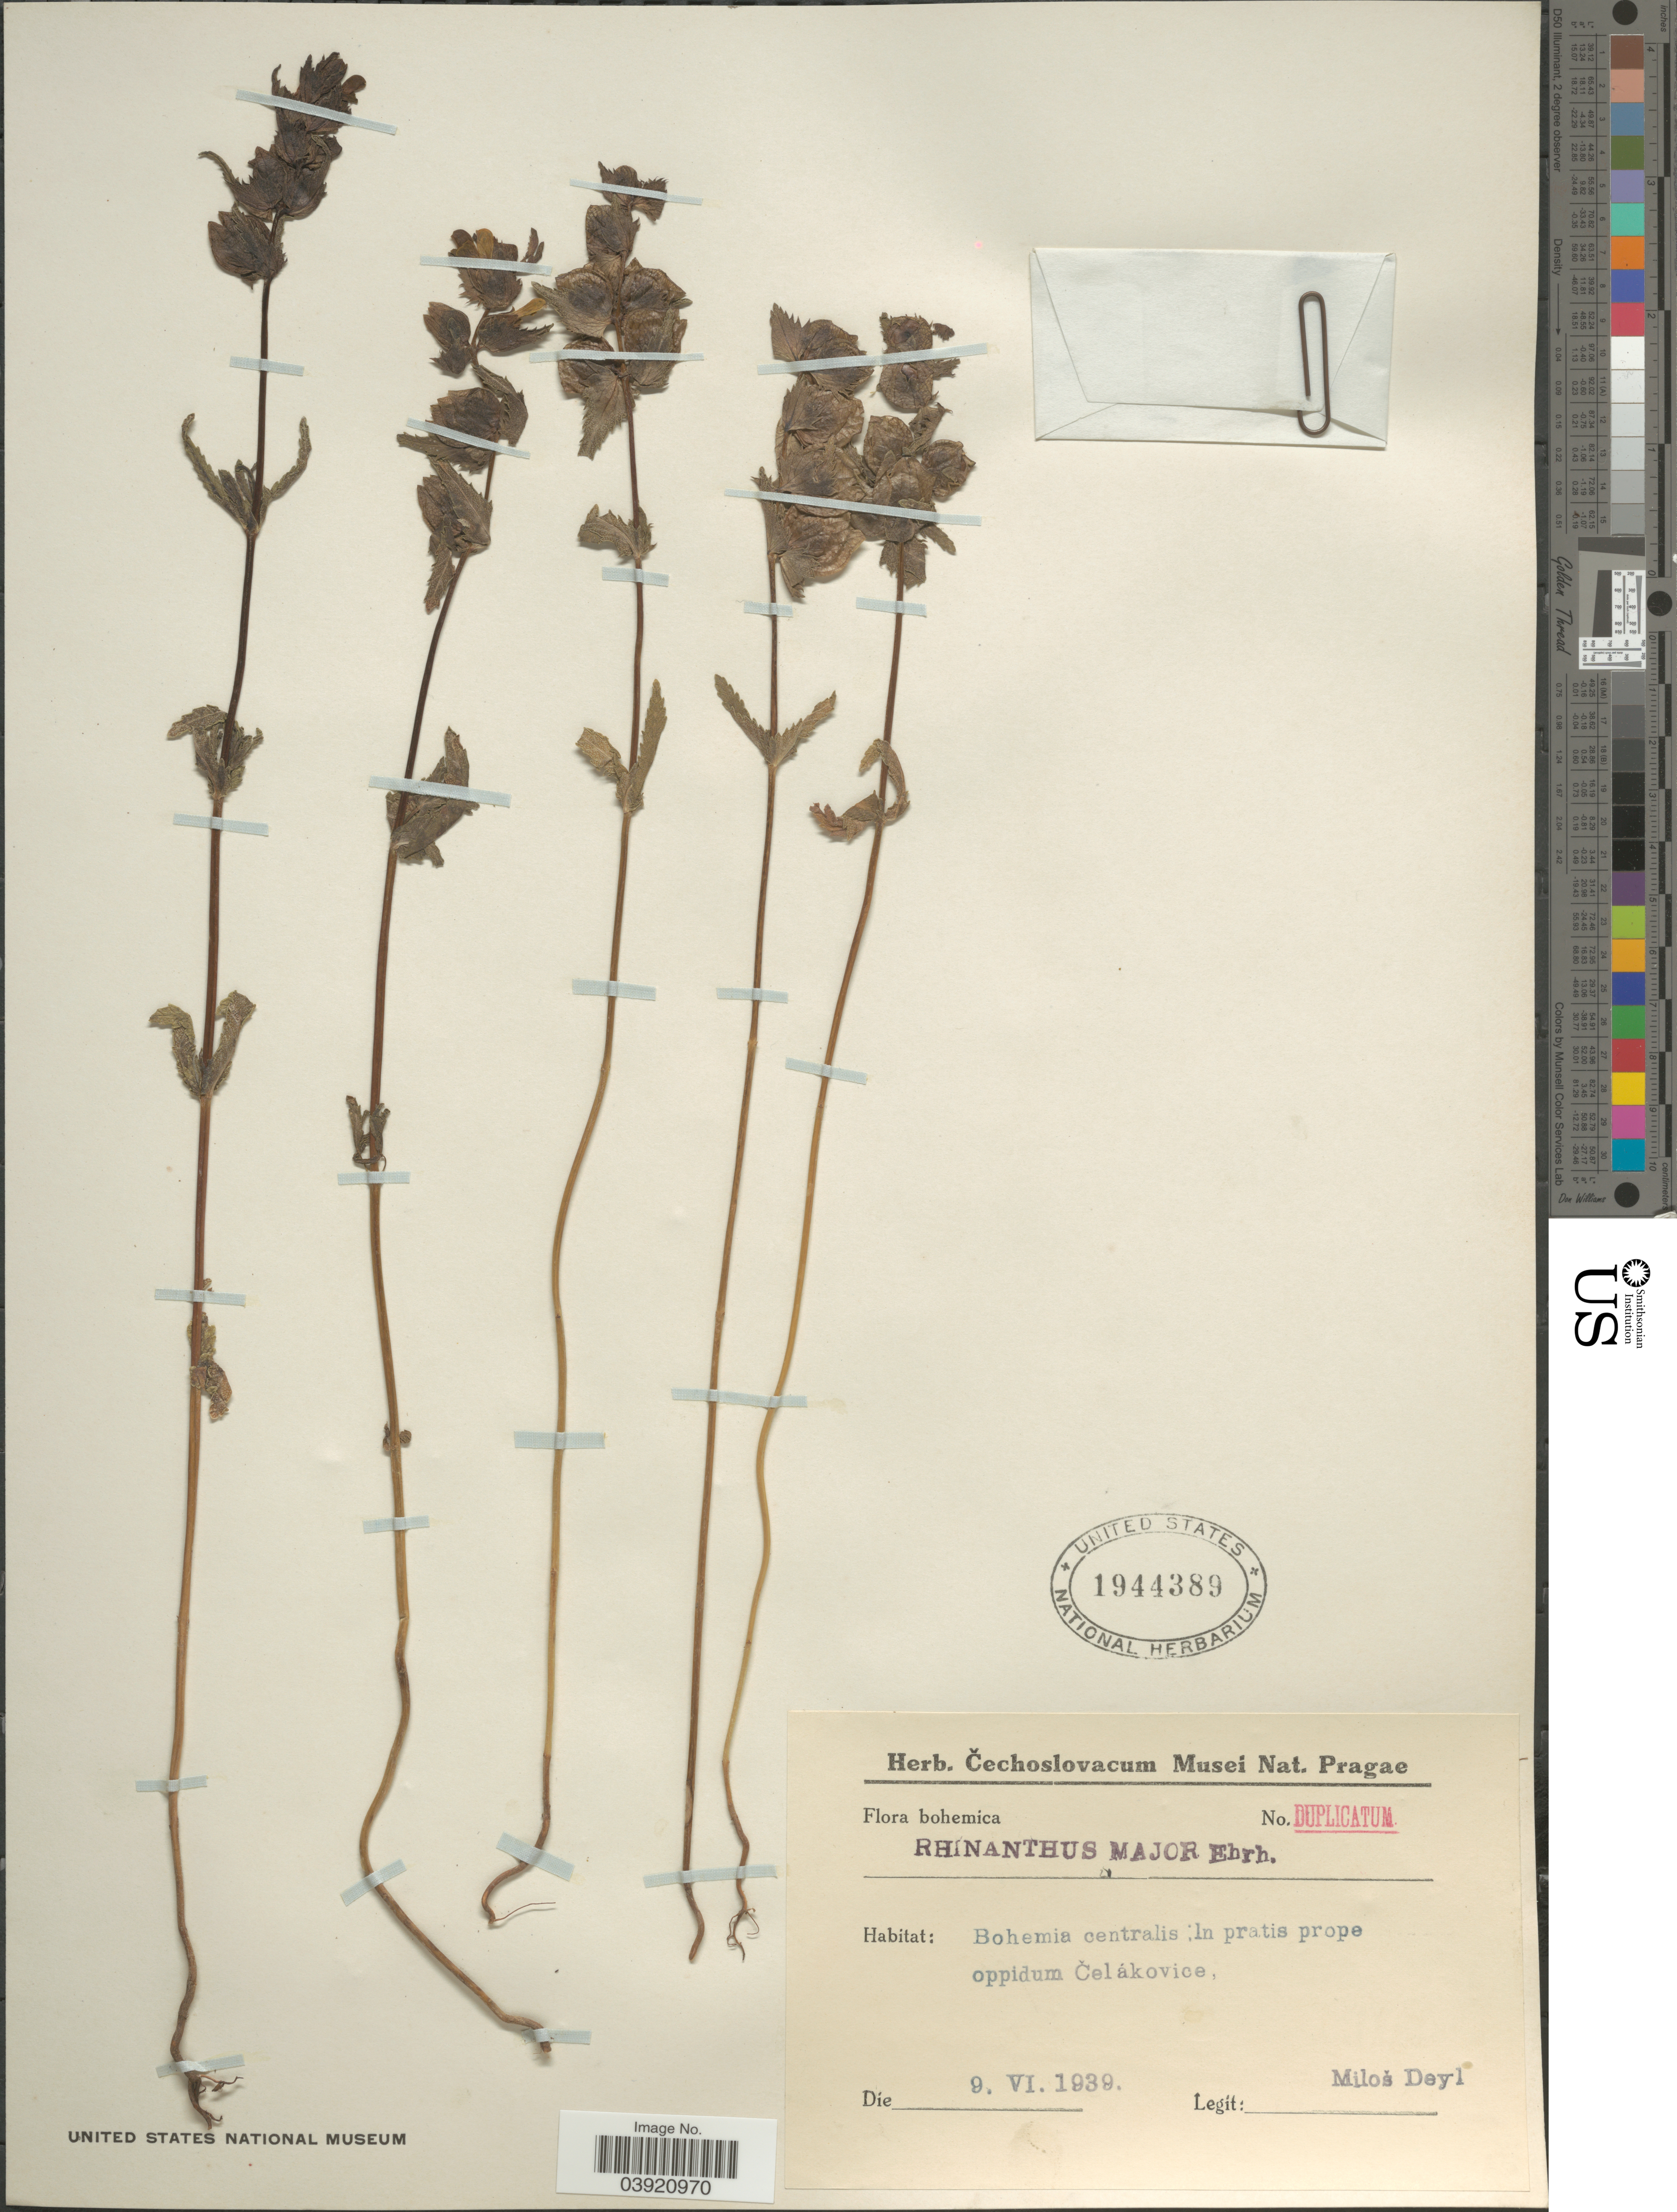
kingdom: Plantae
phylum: Tracheophyta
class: Magnoliopsida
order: Lamiales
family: Orobanchaceae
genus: Rhinanthus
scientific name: Rhinanthus major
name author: L.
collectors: M. Deyl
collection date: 1939-06-09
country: Czechia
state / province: Central Bohemian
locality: Bohemica. Bohemia centralis: In pratis prope oppidum Čelákovice.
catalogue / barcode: US 1944389